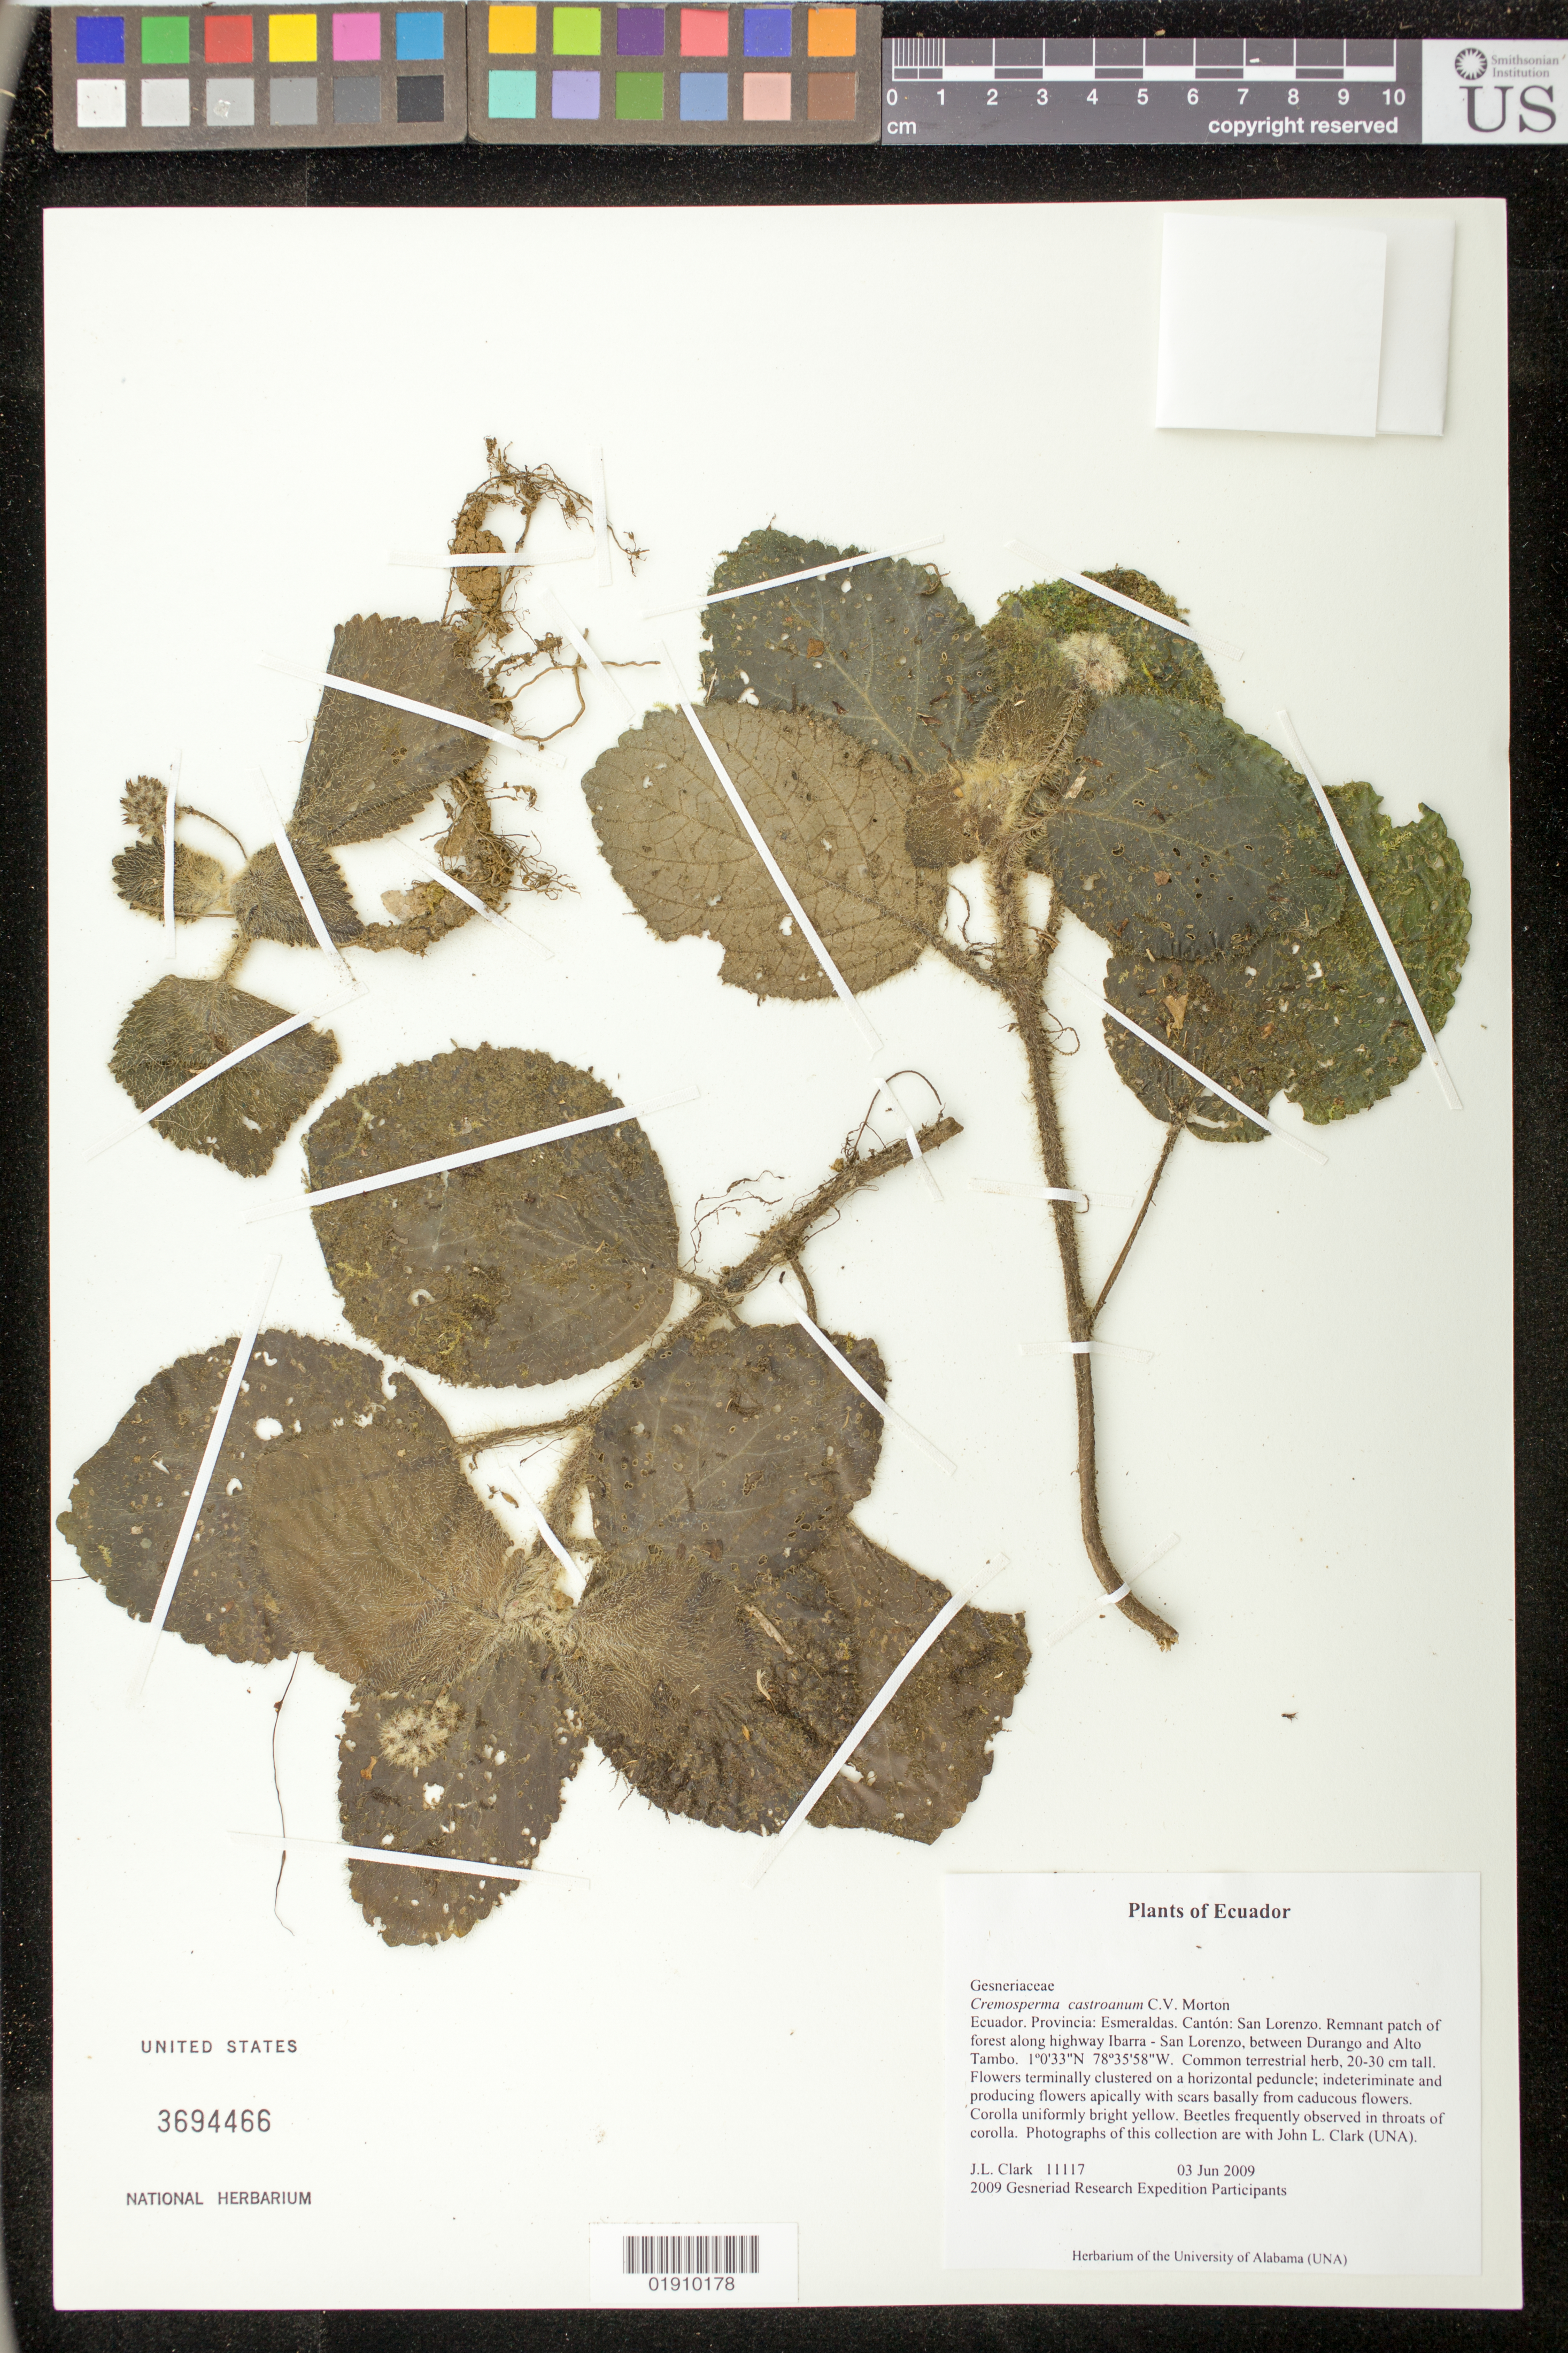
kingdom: Plantae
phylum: Tracheophyta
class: Magnoliopsida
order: Lamiales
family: Gesneriaceae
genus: Cremosperma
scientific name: Cremosperma castroanum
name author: C.V. Morton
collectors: J. L. Clark & 2009 Gesneriad Research Expedition Participants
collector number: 11117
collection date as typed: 03 Jun 2009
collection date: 2009-06-03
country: Ecuador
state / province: Esmeraldas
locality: Ecuador. Provincia: Esmeraldas. Canton: San Lorenzo. Remnant patch of forest along highway Ibarra-San Lorenzo, between Durango and Alto Tambo.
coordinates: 1 0 33 N, 78 35 58 W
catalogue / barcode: US 3694466